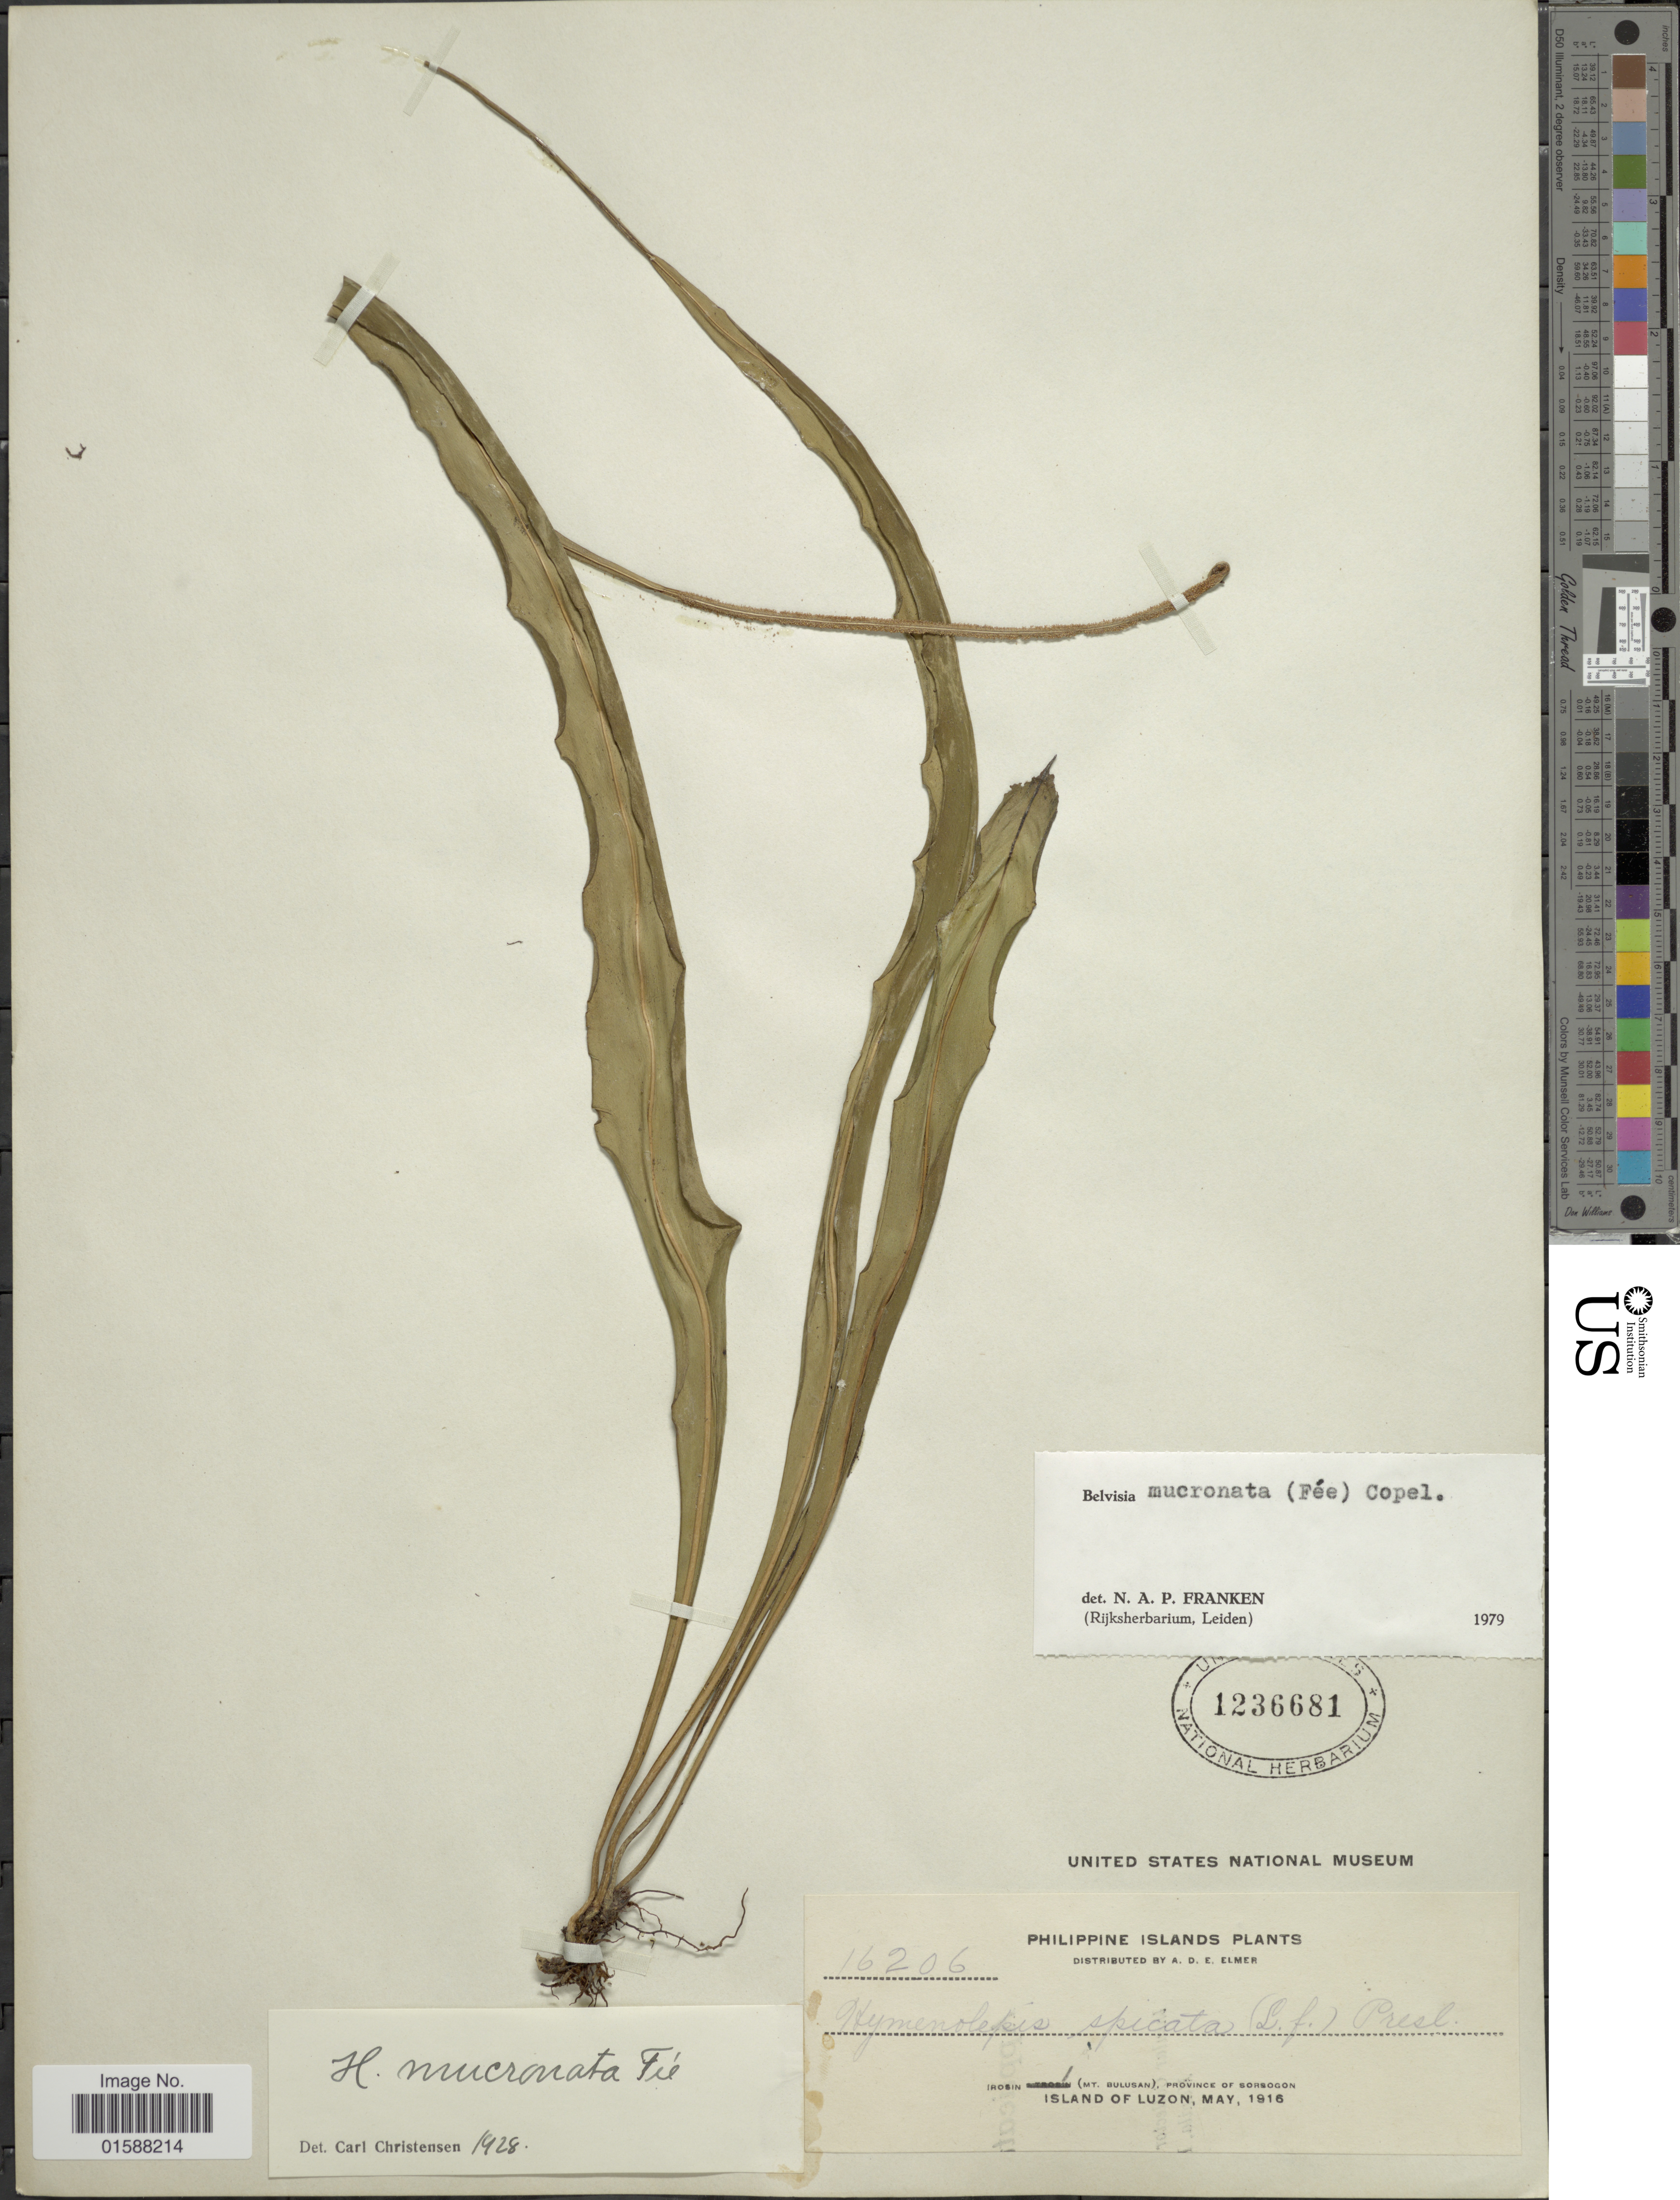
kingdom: Plantae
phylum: Tracheophyta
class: Polypodiopsida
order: Polypodiales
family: Polypodiaceae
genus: Lepisorus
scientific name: Lepisorus mucronatus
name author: (Fée) Li S. Wang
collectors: A. D. E. Elmer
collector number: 16206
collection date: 1916-05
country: Philippines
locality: Phillipine Islands. Irosin (Mt. Bulusan), Province of Sorsogon, Island of Luzon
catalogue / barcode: US 1236681